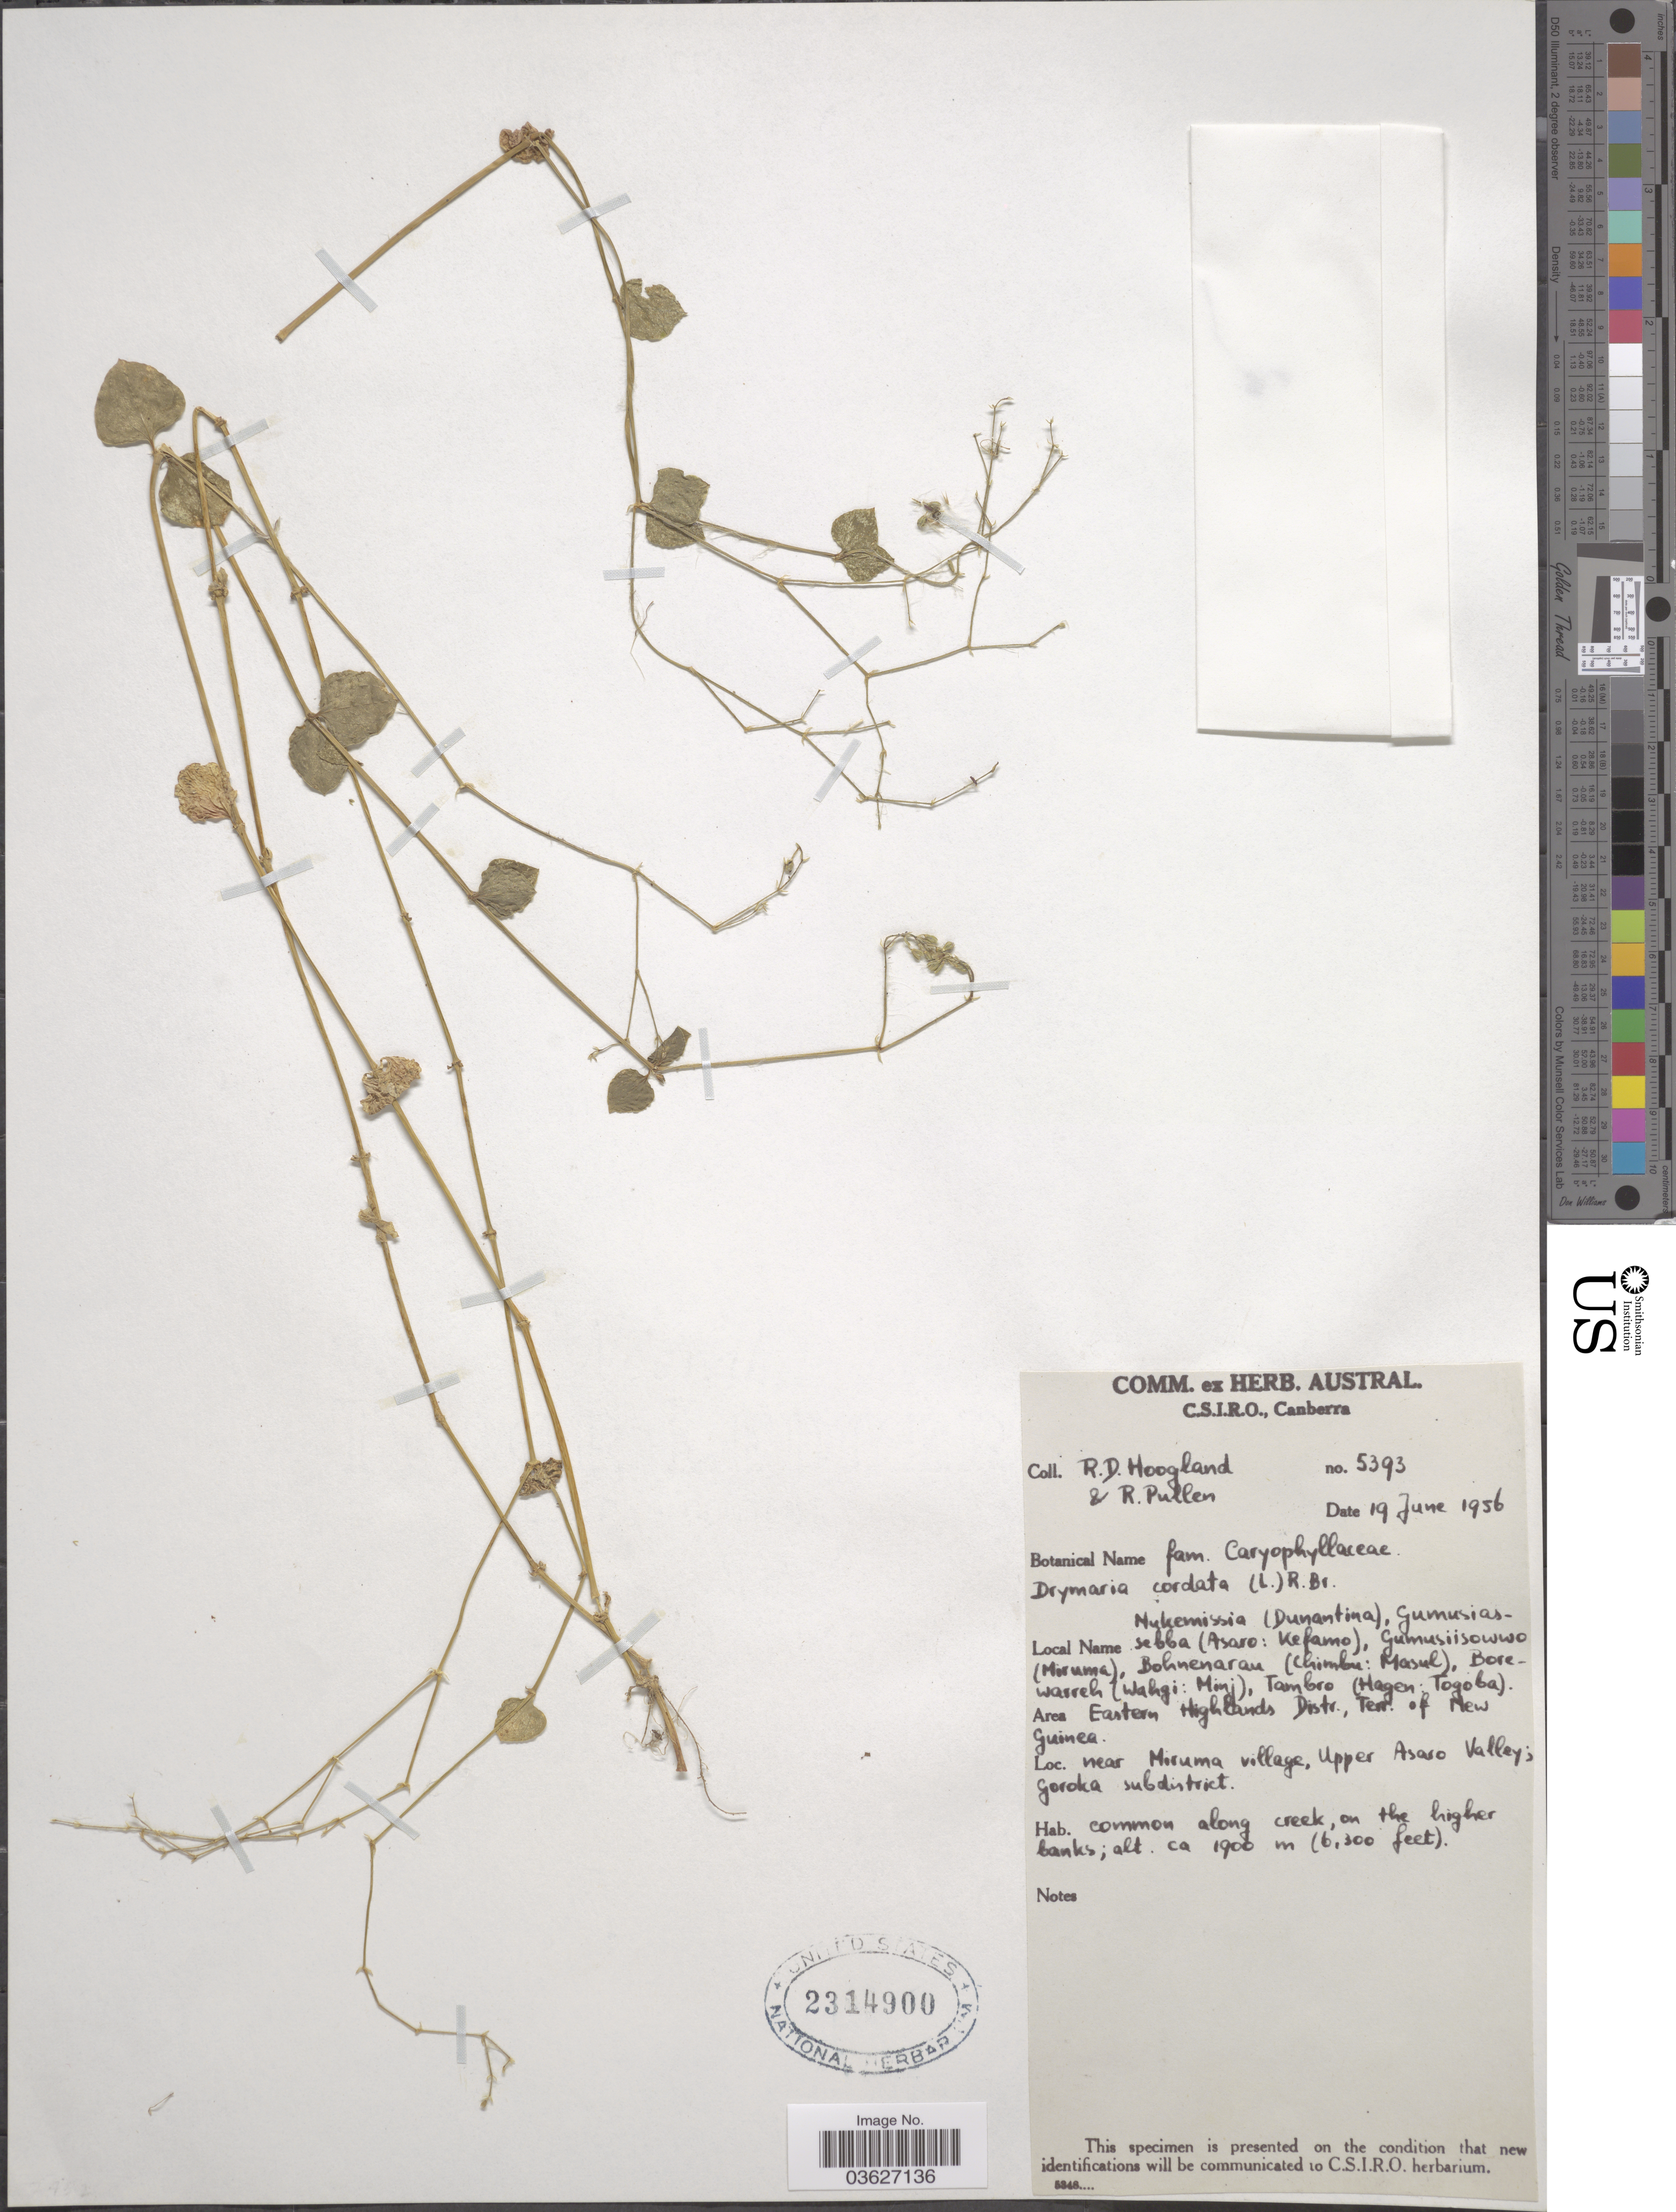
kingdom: Plantae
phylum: Tracheophyta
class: Magnoliopsida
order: Caryophyllales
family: Caryophyllaceae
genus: Drymaria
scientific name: Drymaria cordata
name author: (L.) Willd. ex Schult.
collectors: R. D. Hoogland & R. Pullen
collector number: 5393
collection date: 1956-06-19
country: Papua New Guinea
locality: Eastern Highlands Distr., Terr. of New Guinea. Near Miruma village, Upper Asaro Valley; Goroka subdistrict.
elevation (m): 1900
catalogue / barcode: US 2314900